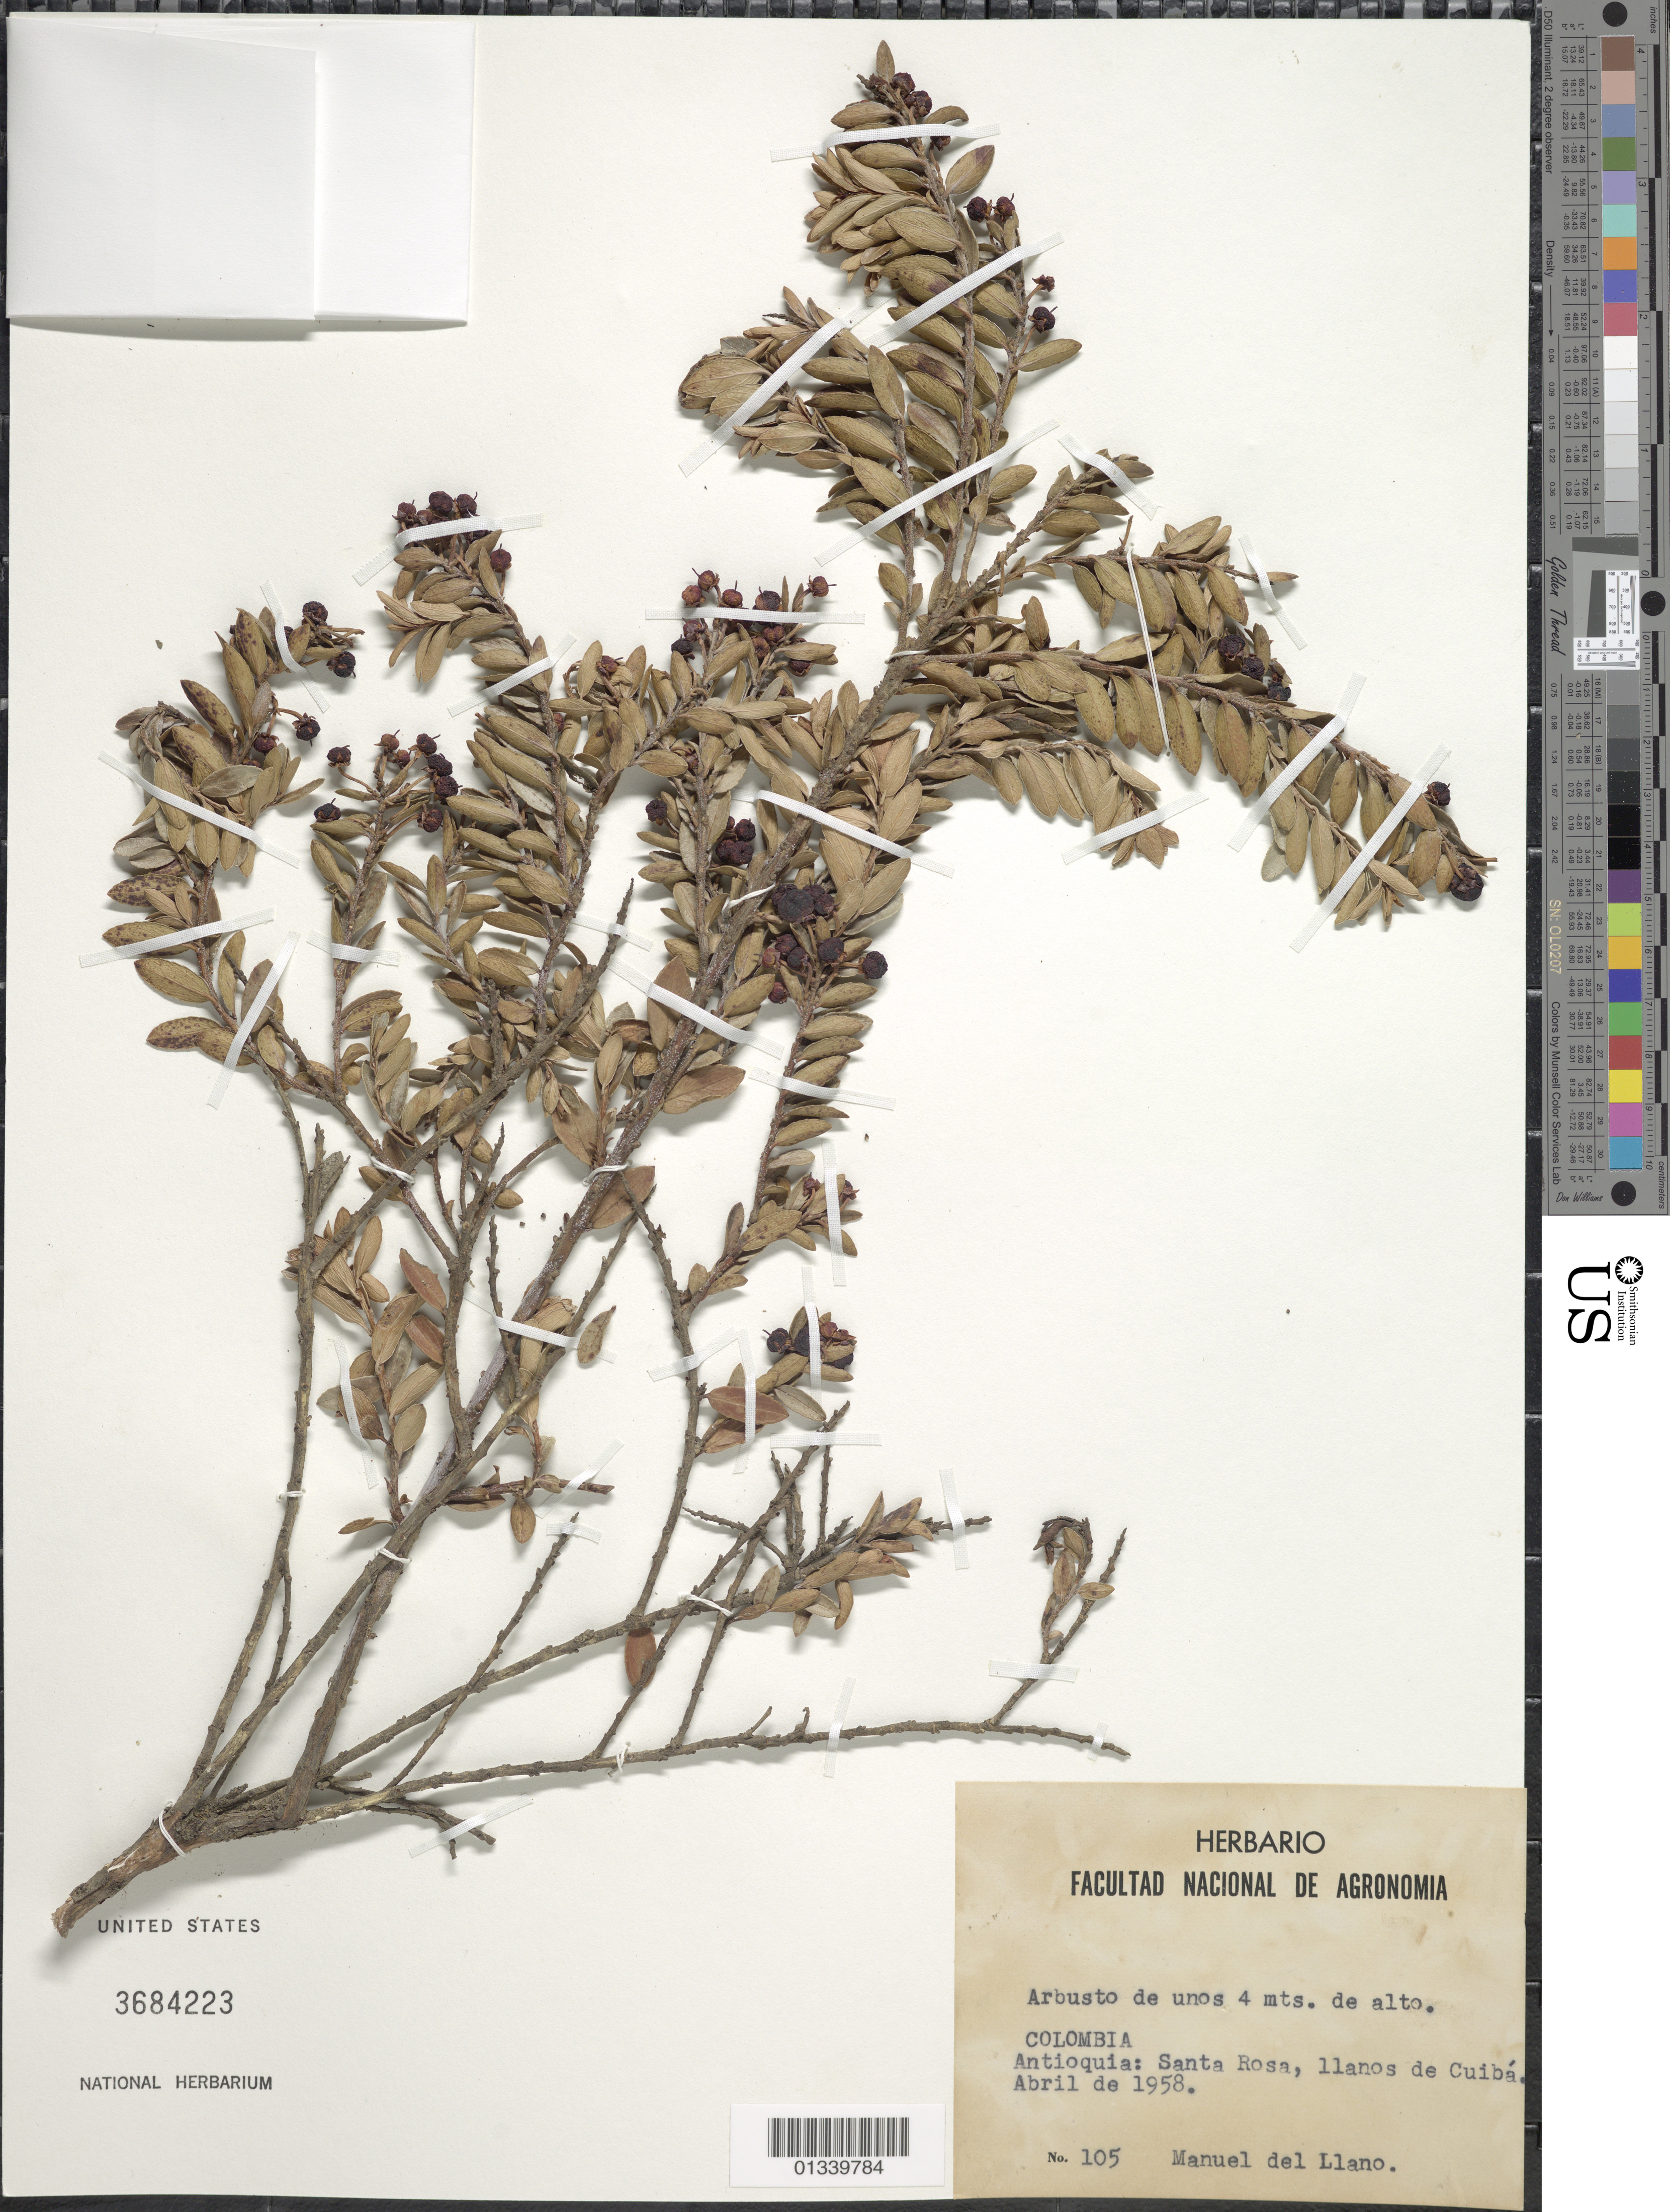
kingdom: Plantae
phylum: Tracheophyta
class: Magnoliopsida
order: Ericales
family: Ericaceae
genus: Pernettya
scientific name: Pernettya prostrata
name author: (Cav.) DC.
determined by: Strong, Mark T., (BOT), Smithsonian Institution - National Museum of Natural History (UNITED STATES)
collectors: M. d. Llano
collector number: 105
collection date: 1958-04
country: Colombia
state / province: Antioquia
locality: Santa Rosa.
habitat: Llanos de Cuiba.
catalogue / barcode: US 3684223